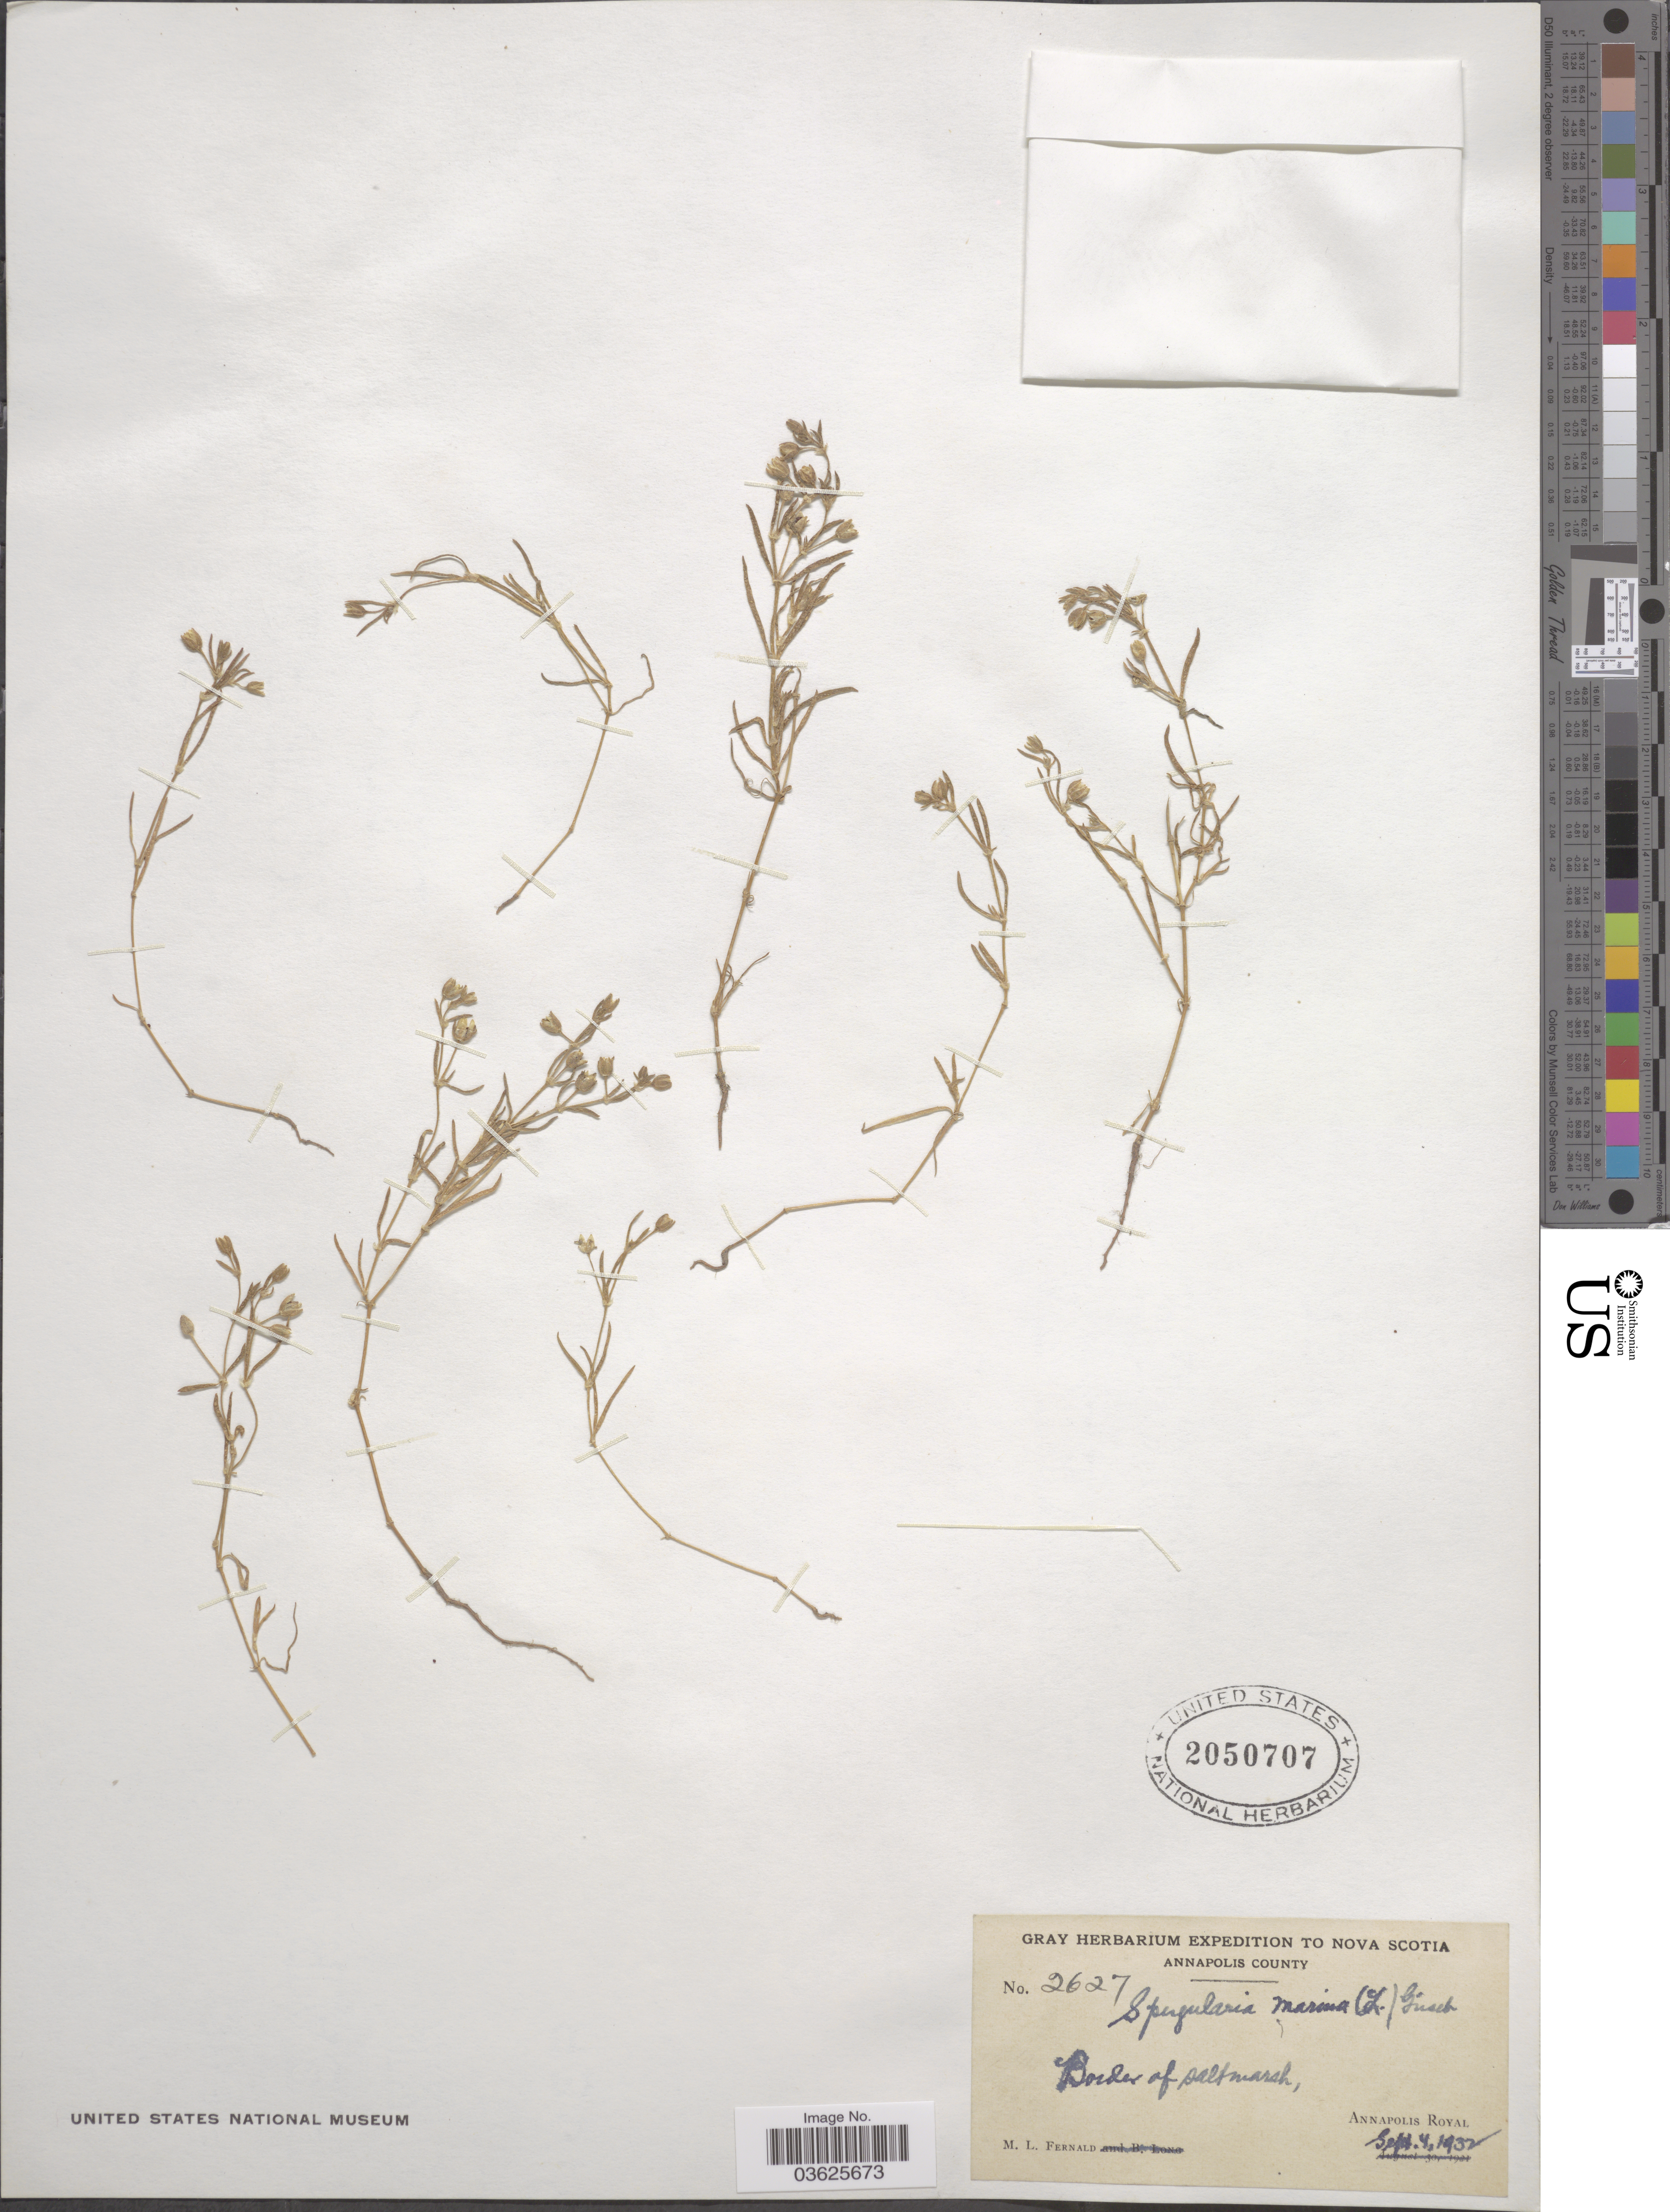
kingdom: Plantae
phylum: Tracheophyta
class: Magnoliopsida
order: Caryophyllales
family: Caryophyllaceae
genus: Spergularia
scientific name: Spergularia marina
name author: (L.) Griseb.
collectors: M. L. Fernald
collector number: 2627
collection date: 1932-09-04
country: Canada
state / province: Nova Scotia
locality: Annapolis County. Border of saltmarsh, Annapolis Royal.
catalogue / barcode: US 2050707